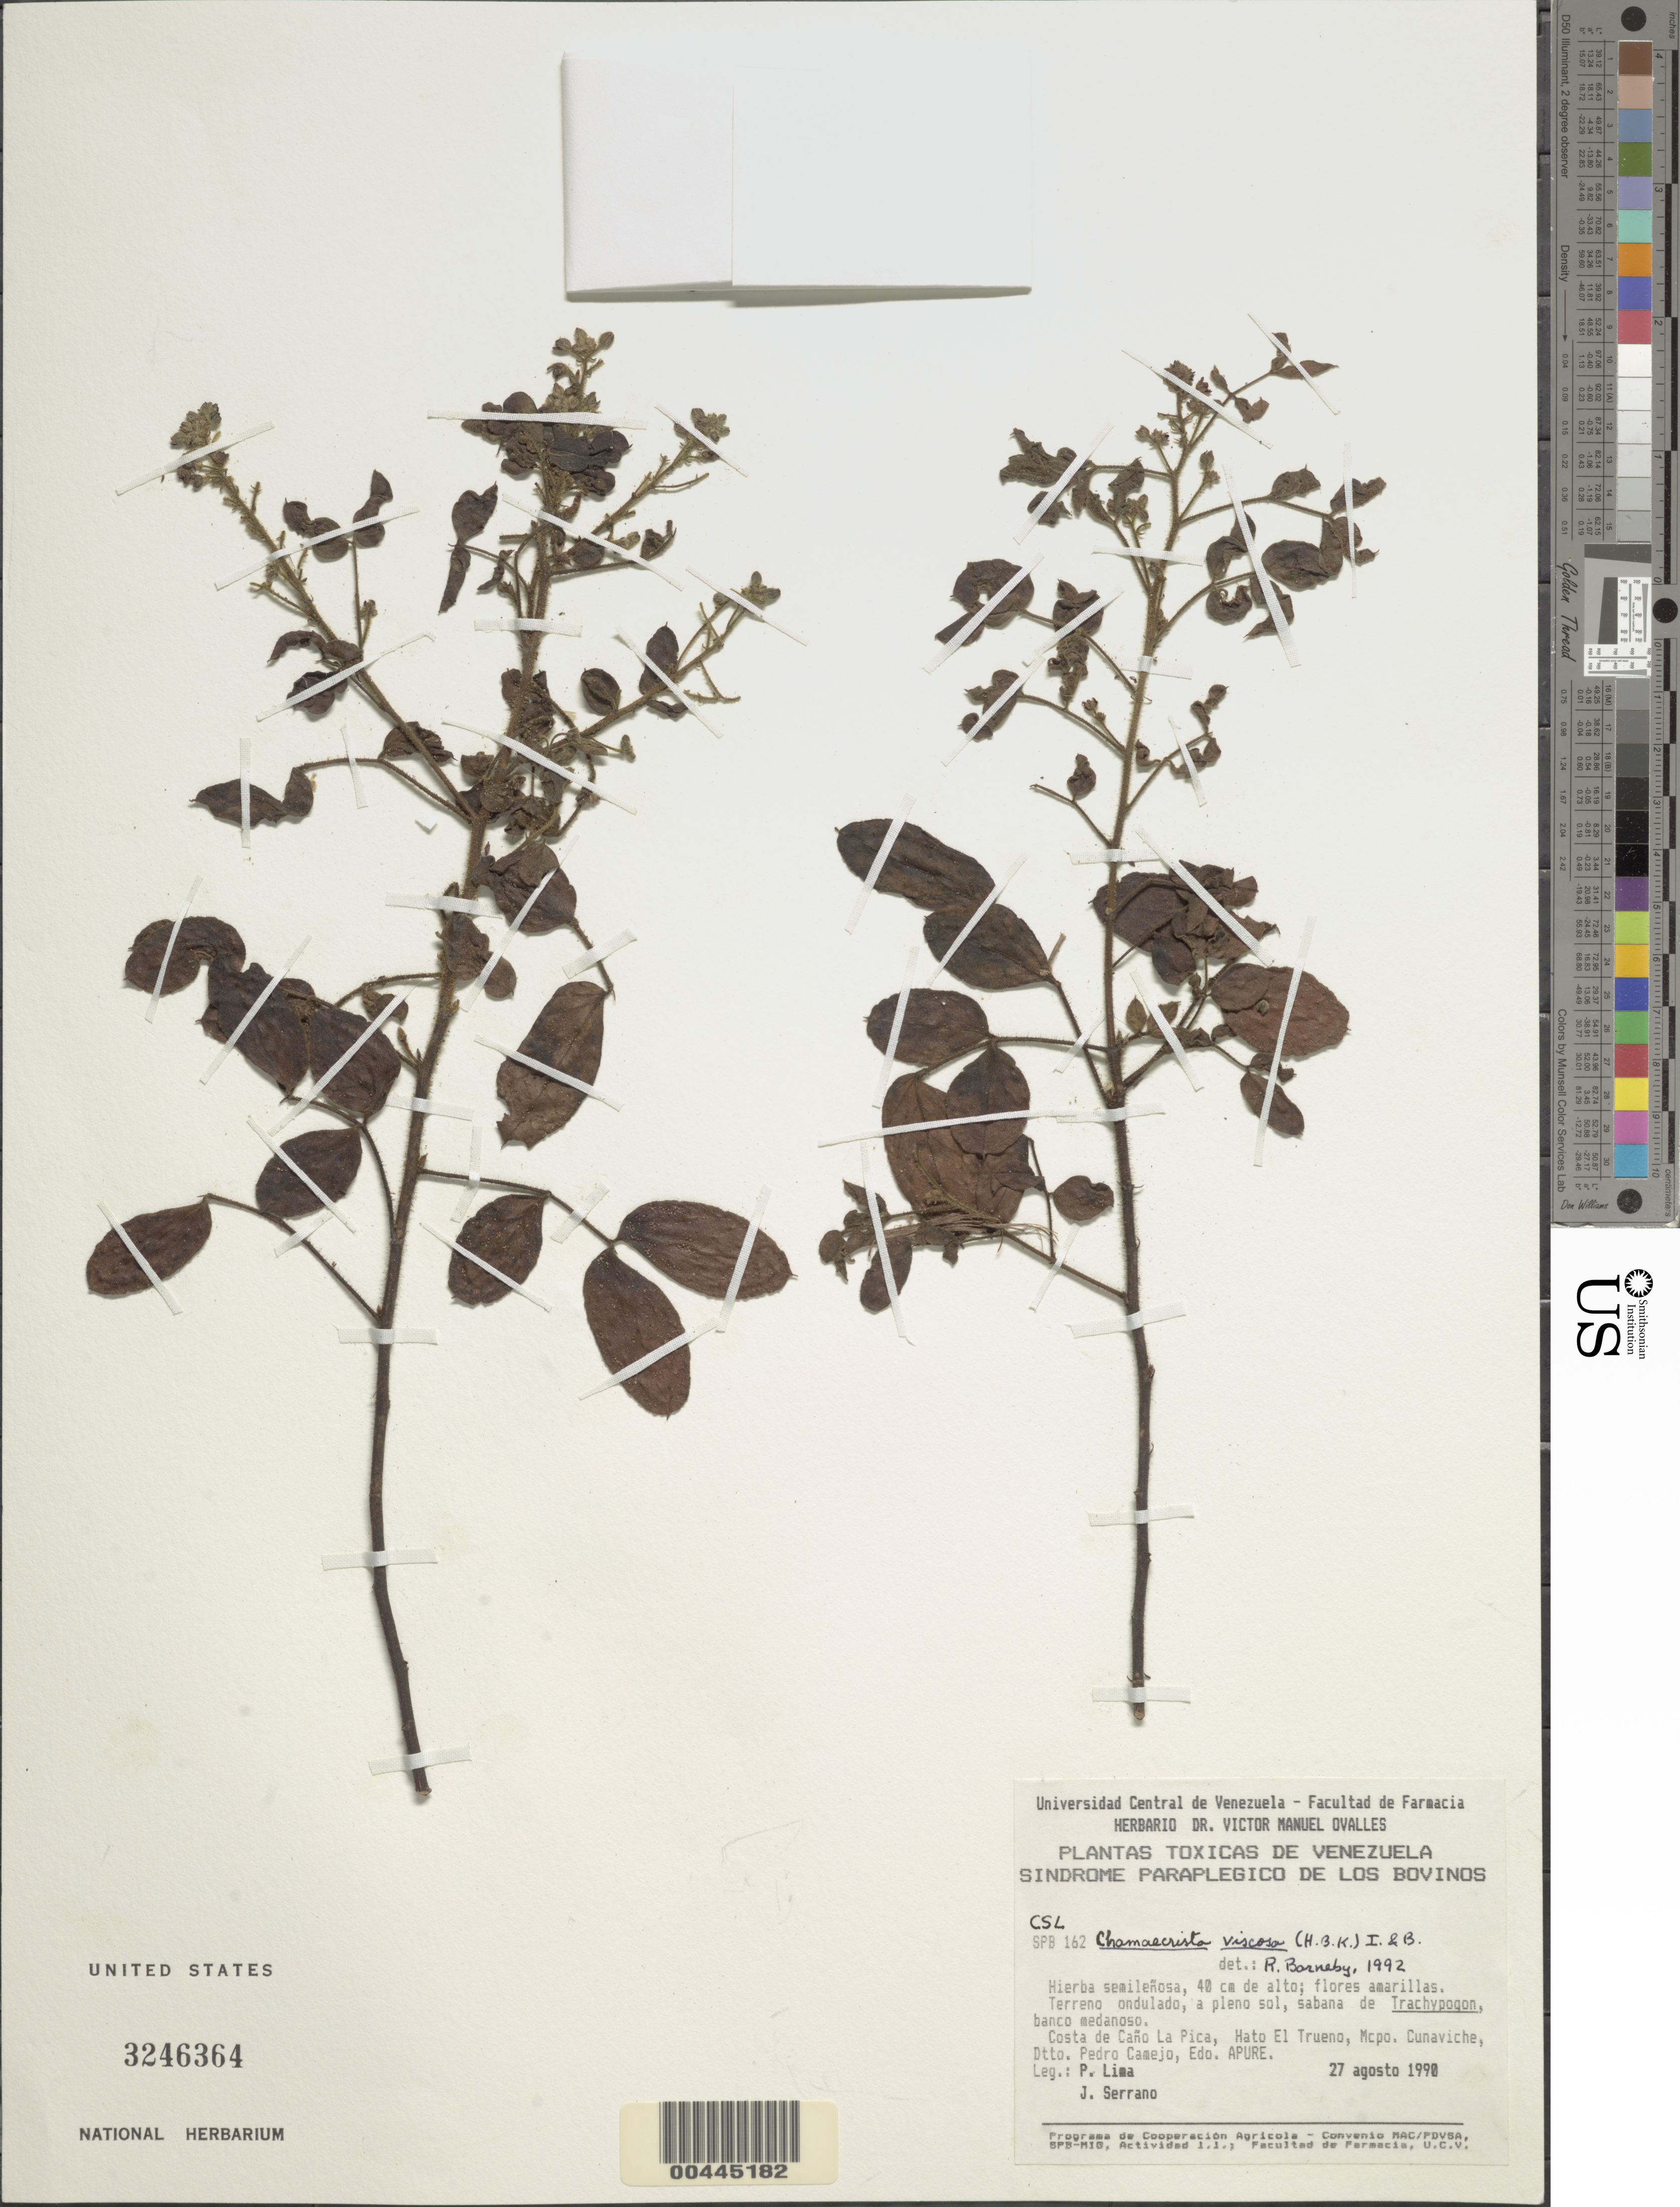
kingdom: Plantae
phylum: Tracheophyta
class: Magnoliopsida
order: Fabales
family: Fabaceae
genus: Chamaecrista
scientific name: Chamaecrista viscosa var. viscosa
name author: (Kunth) H.S. Irwin & Barneby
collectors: P. Lima & J. Serrano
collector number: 162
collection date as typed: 27 Aug 1990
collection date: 1990-08-27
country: Venezuela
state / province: Apure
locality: Costa de cano la pica, hato el trueno, cunaviche, pedro camejo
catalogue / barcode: US 3246364